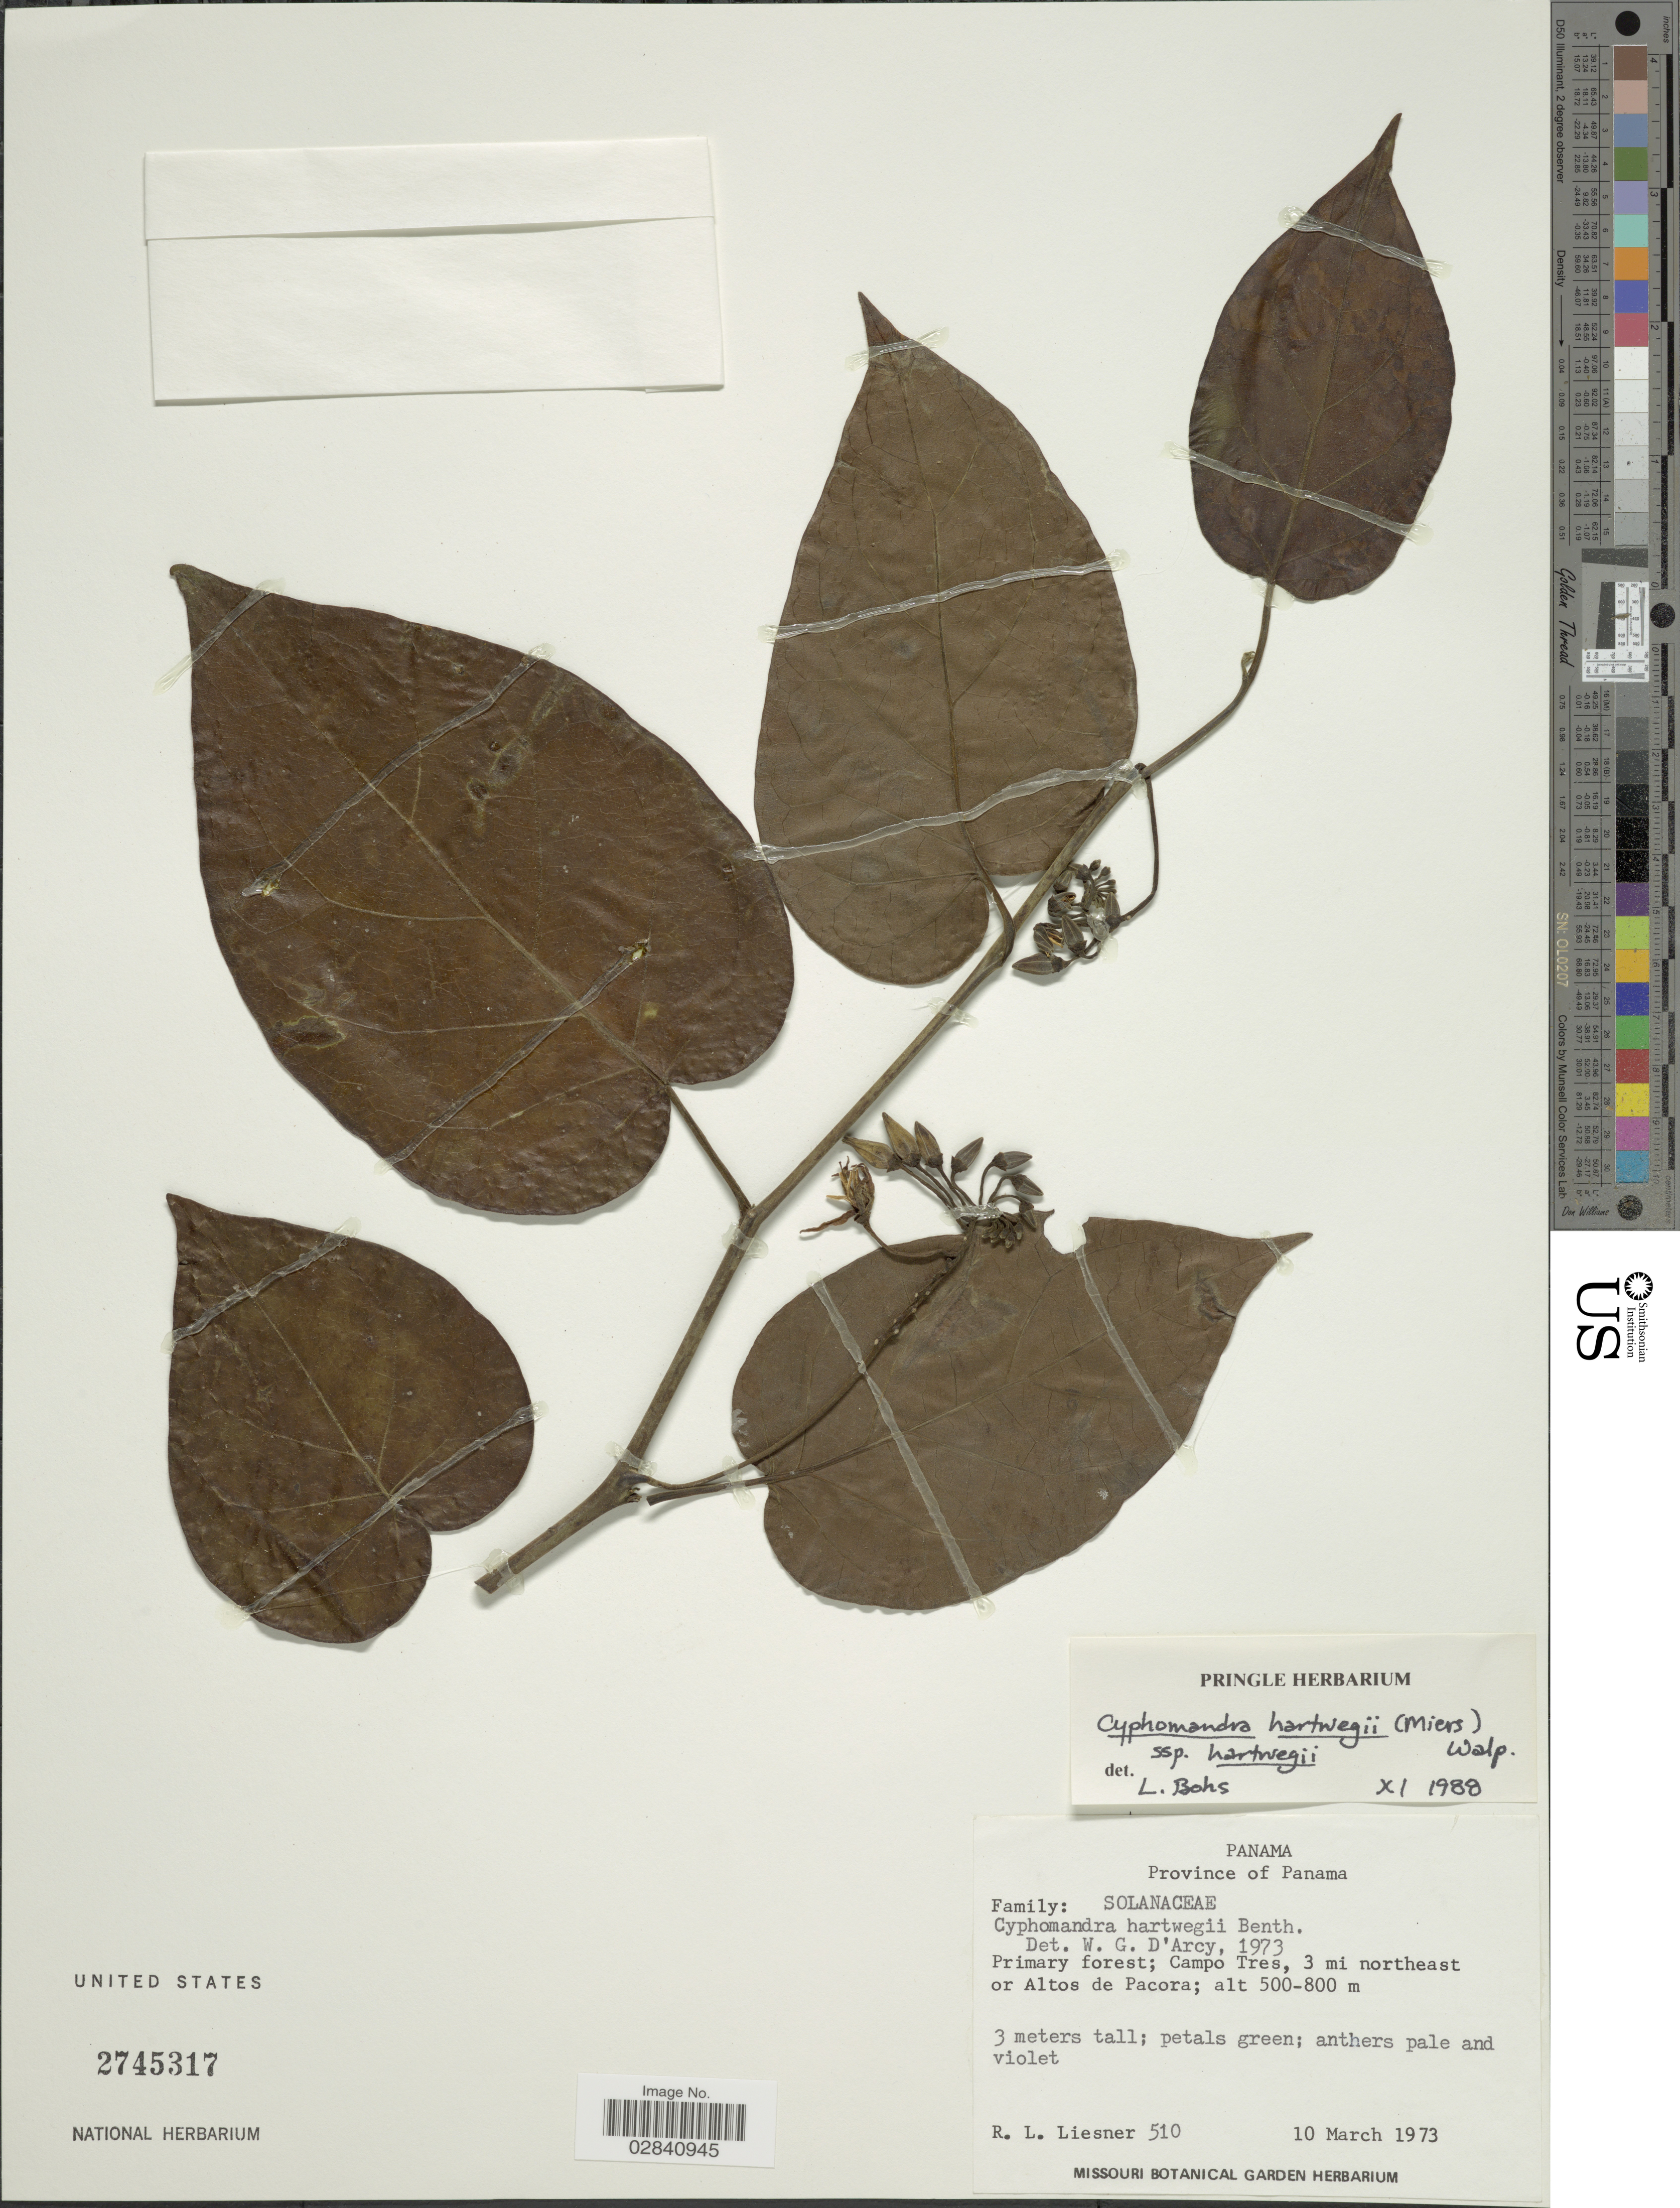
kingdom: Plantae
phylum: Tracheophyta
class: Magnoliopsida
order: Solanales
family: Solanaceae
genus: Cyphomandra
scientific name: Cyphomandra hartwegii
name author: (Miers) Sendtn. ex Walp.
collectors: R. L. Liesner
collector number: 510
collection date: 1973-03-10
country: Panama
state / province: Panamá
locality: Primary forest; Campo Trees, 3 mi northeast or Altos de Pacora.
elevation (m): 500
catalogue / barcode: US 2745317